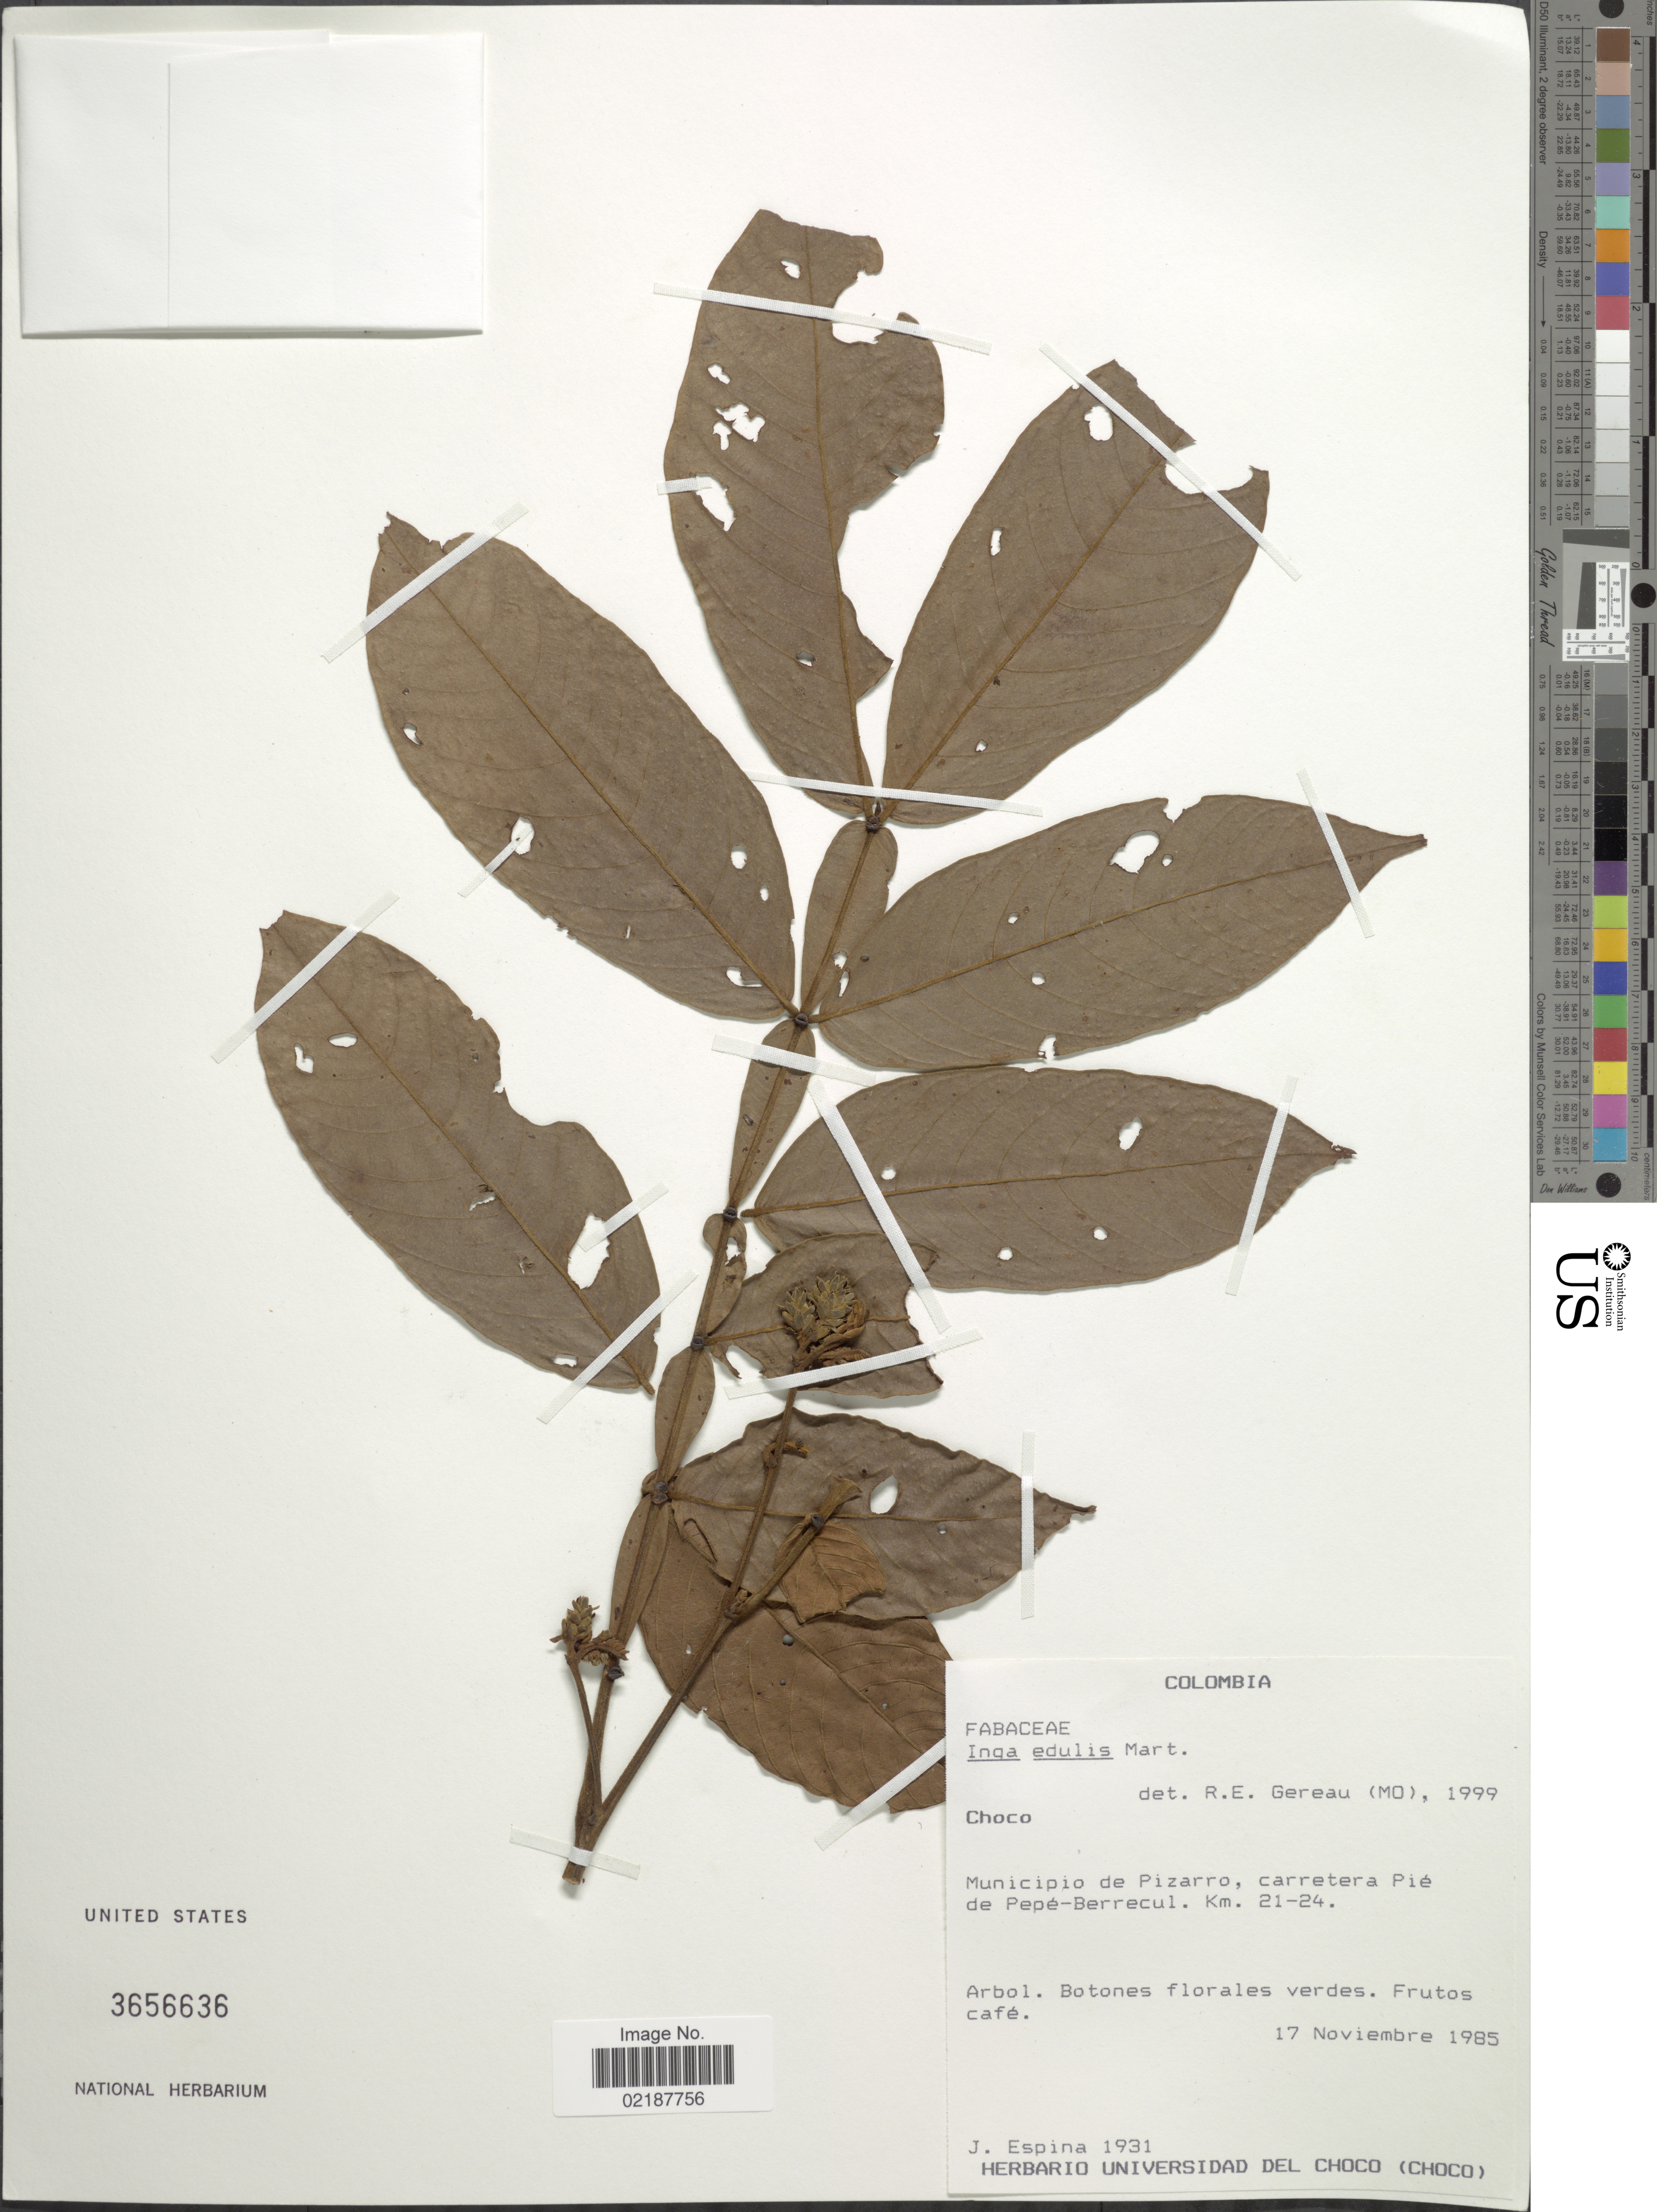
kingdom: Plantae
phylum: Tracheophyta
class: Magnoliopsida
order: Fabales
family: Fabaceae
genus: Inga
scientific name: Inga edulis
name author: Mart.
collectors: J. Espina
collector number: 1931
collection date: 1985-11-17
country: Colombia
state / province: Chocó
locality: Municipio de Pizarro, carretera Pie de Pepe-Berrecul, Km. 21-24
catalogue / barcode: US 3656636